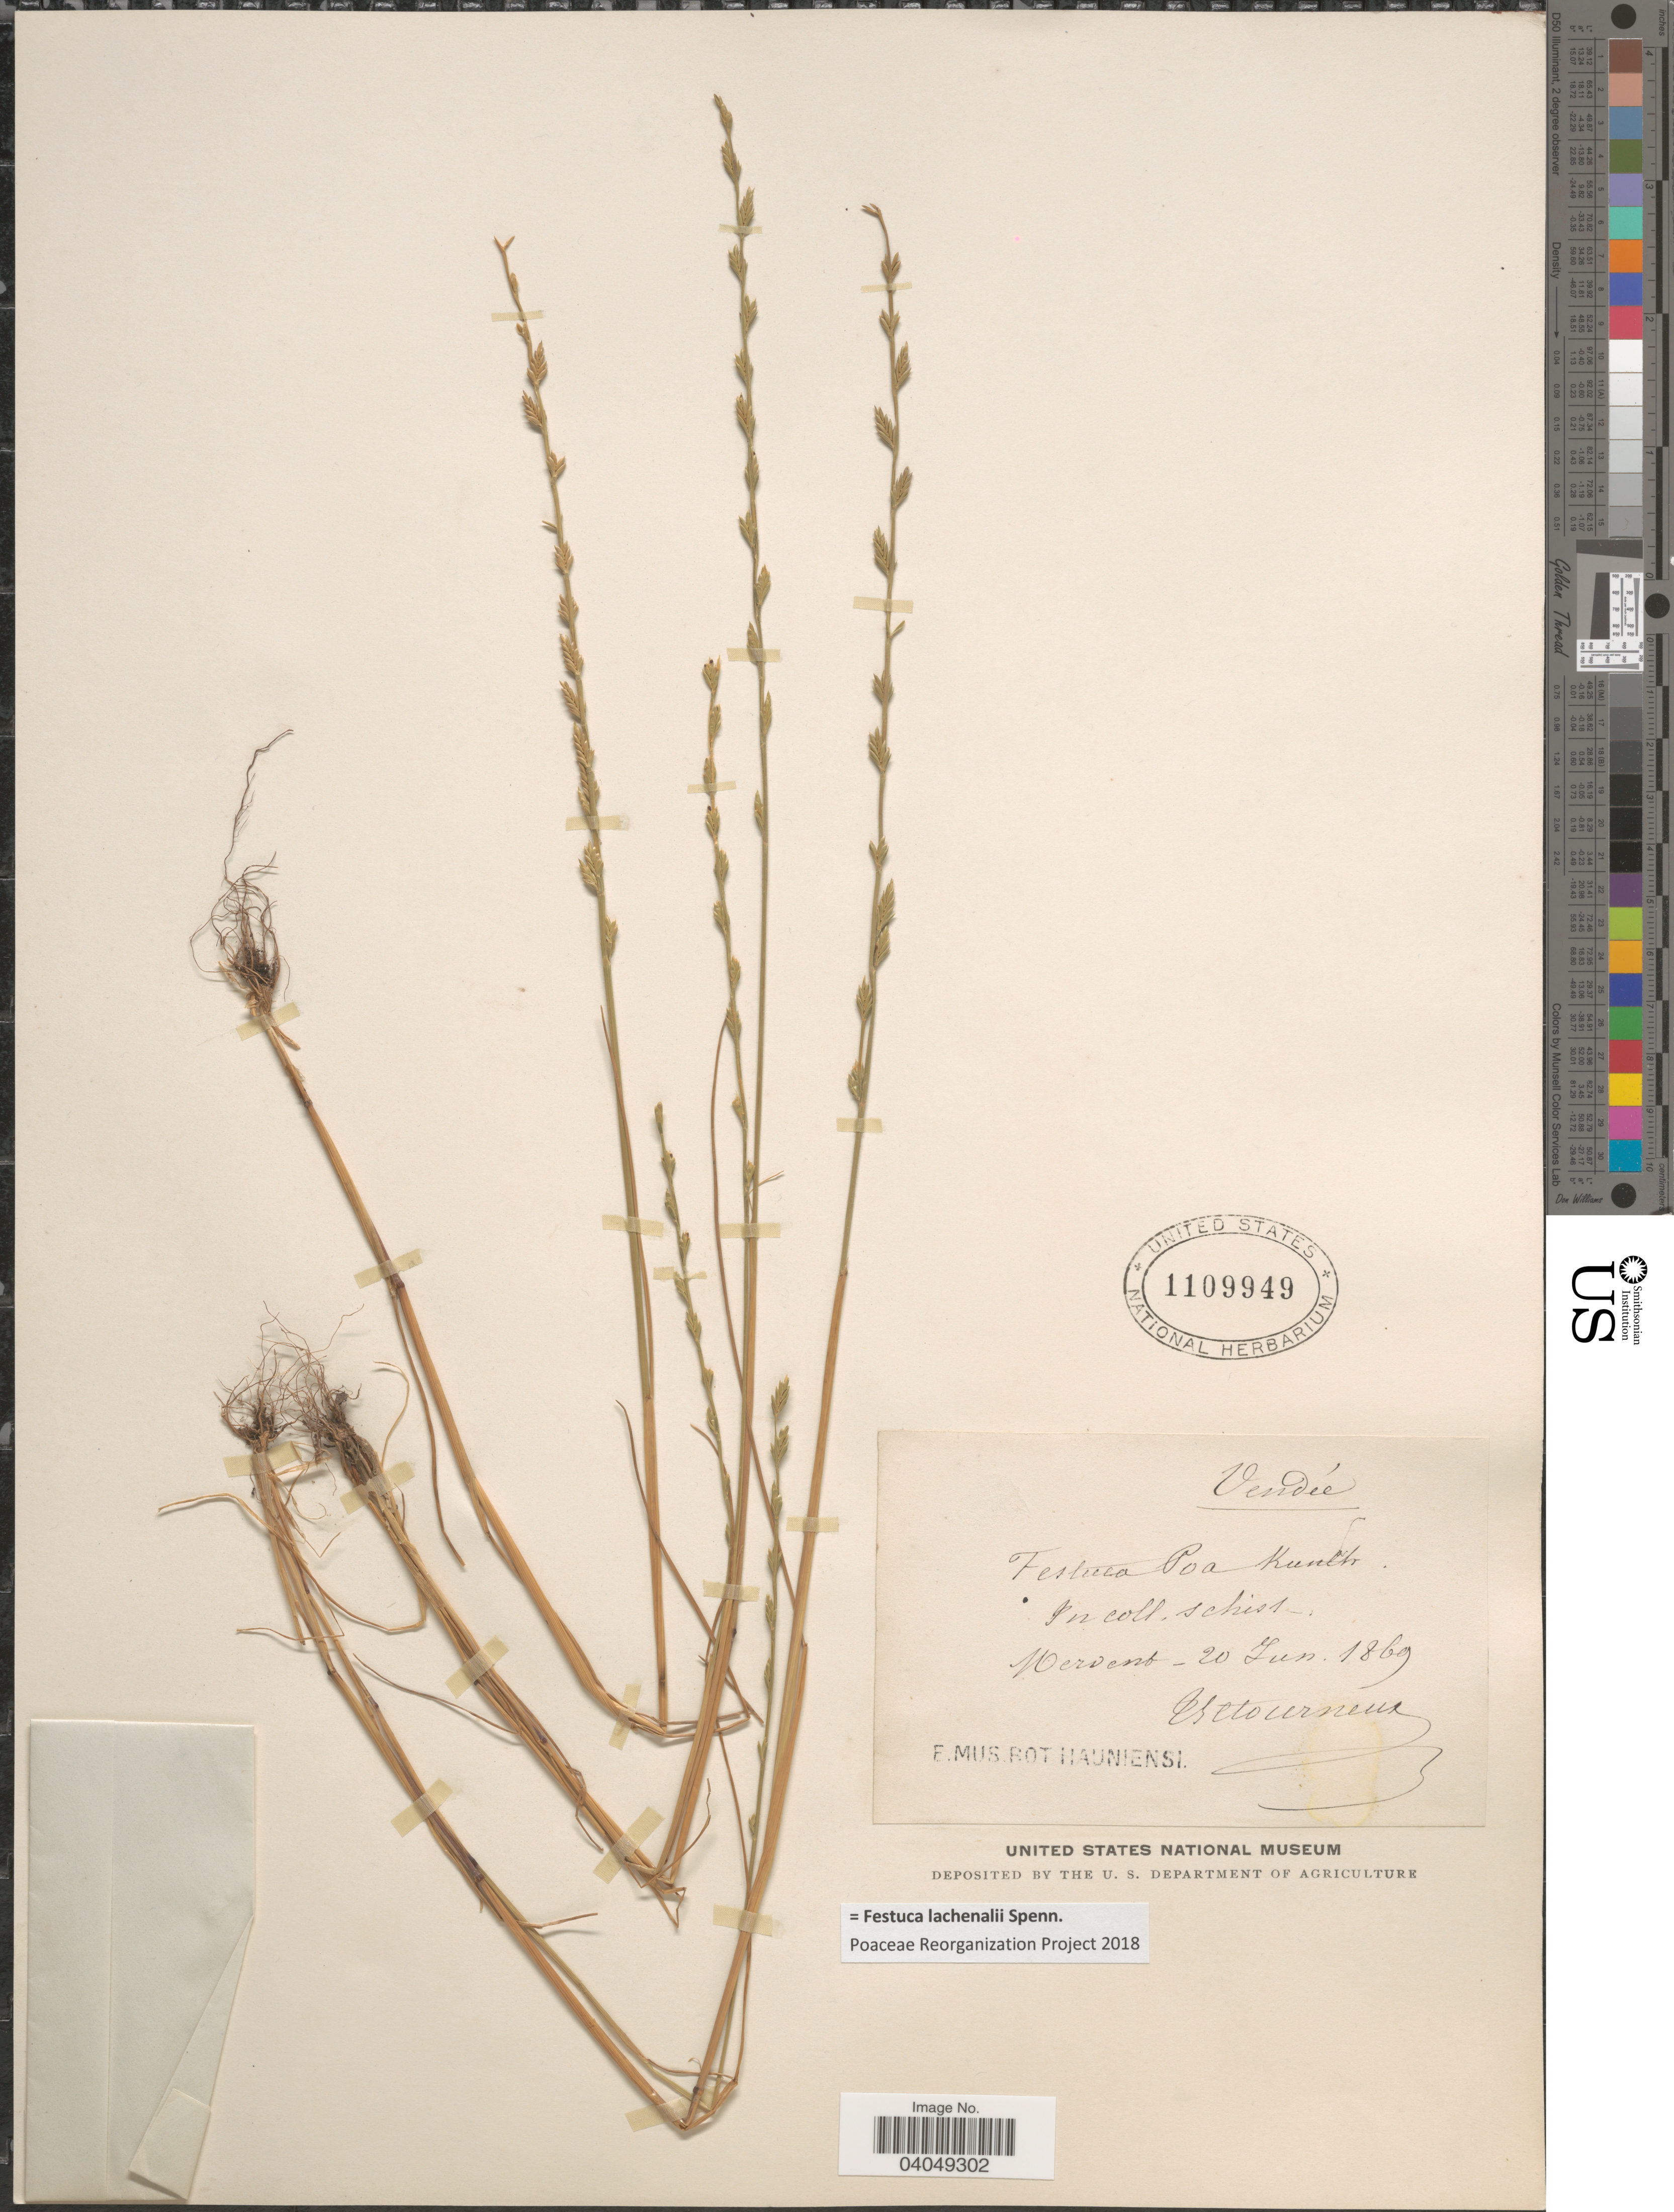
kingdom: Plantae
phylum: Tracheophyta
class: Liliopsida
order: Poales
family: Poaceae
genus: Festuca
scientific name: Festuca lachenalii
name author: Spenn.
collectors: Esttourneux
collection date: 1869-06-20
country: France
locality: Vendée. In coll. schist Mervent.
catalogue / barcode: US 1109949